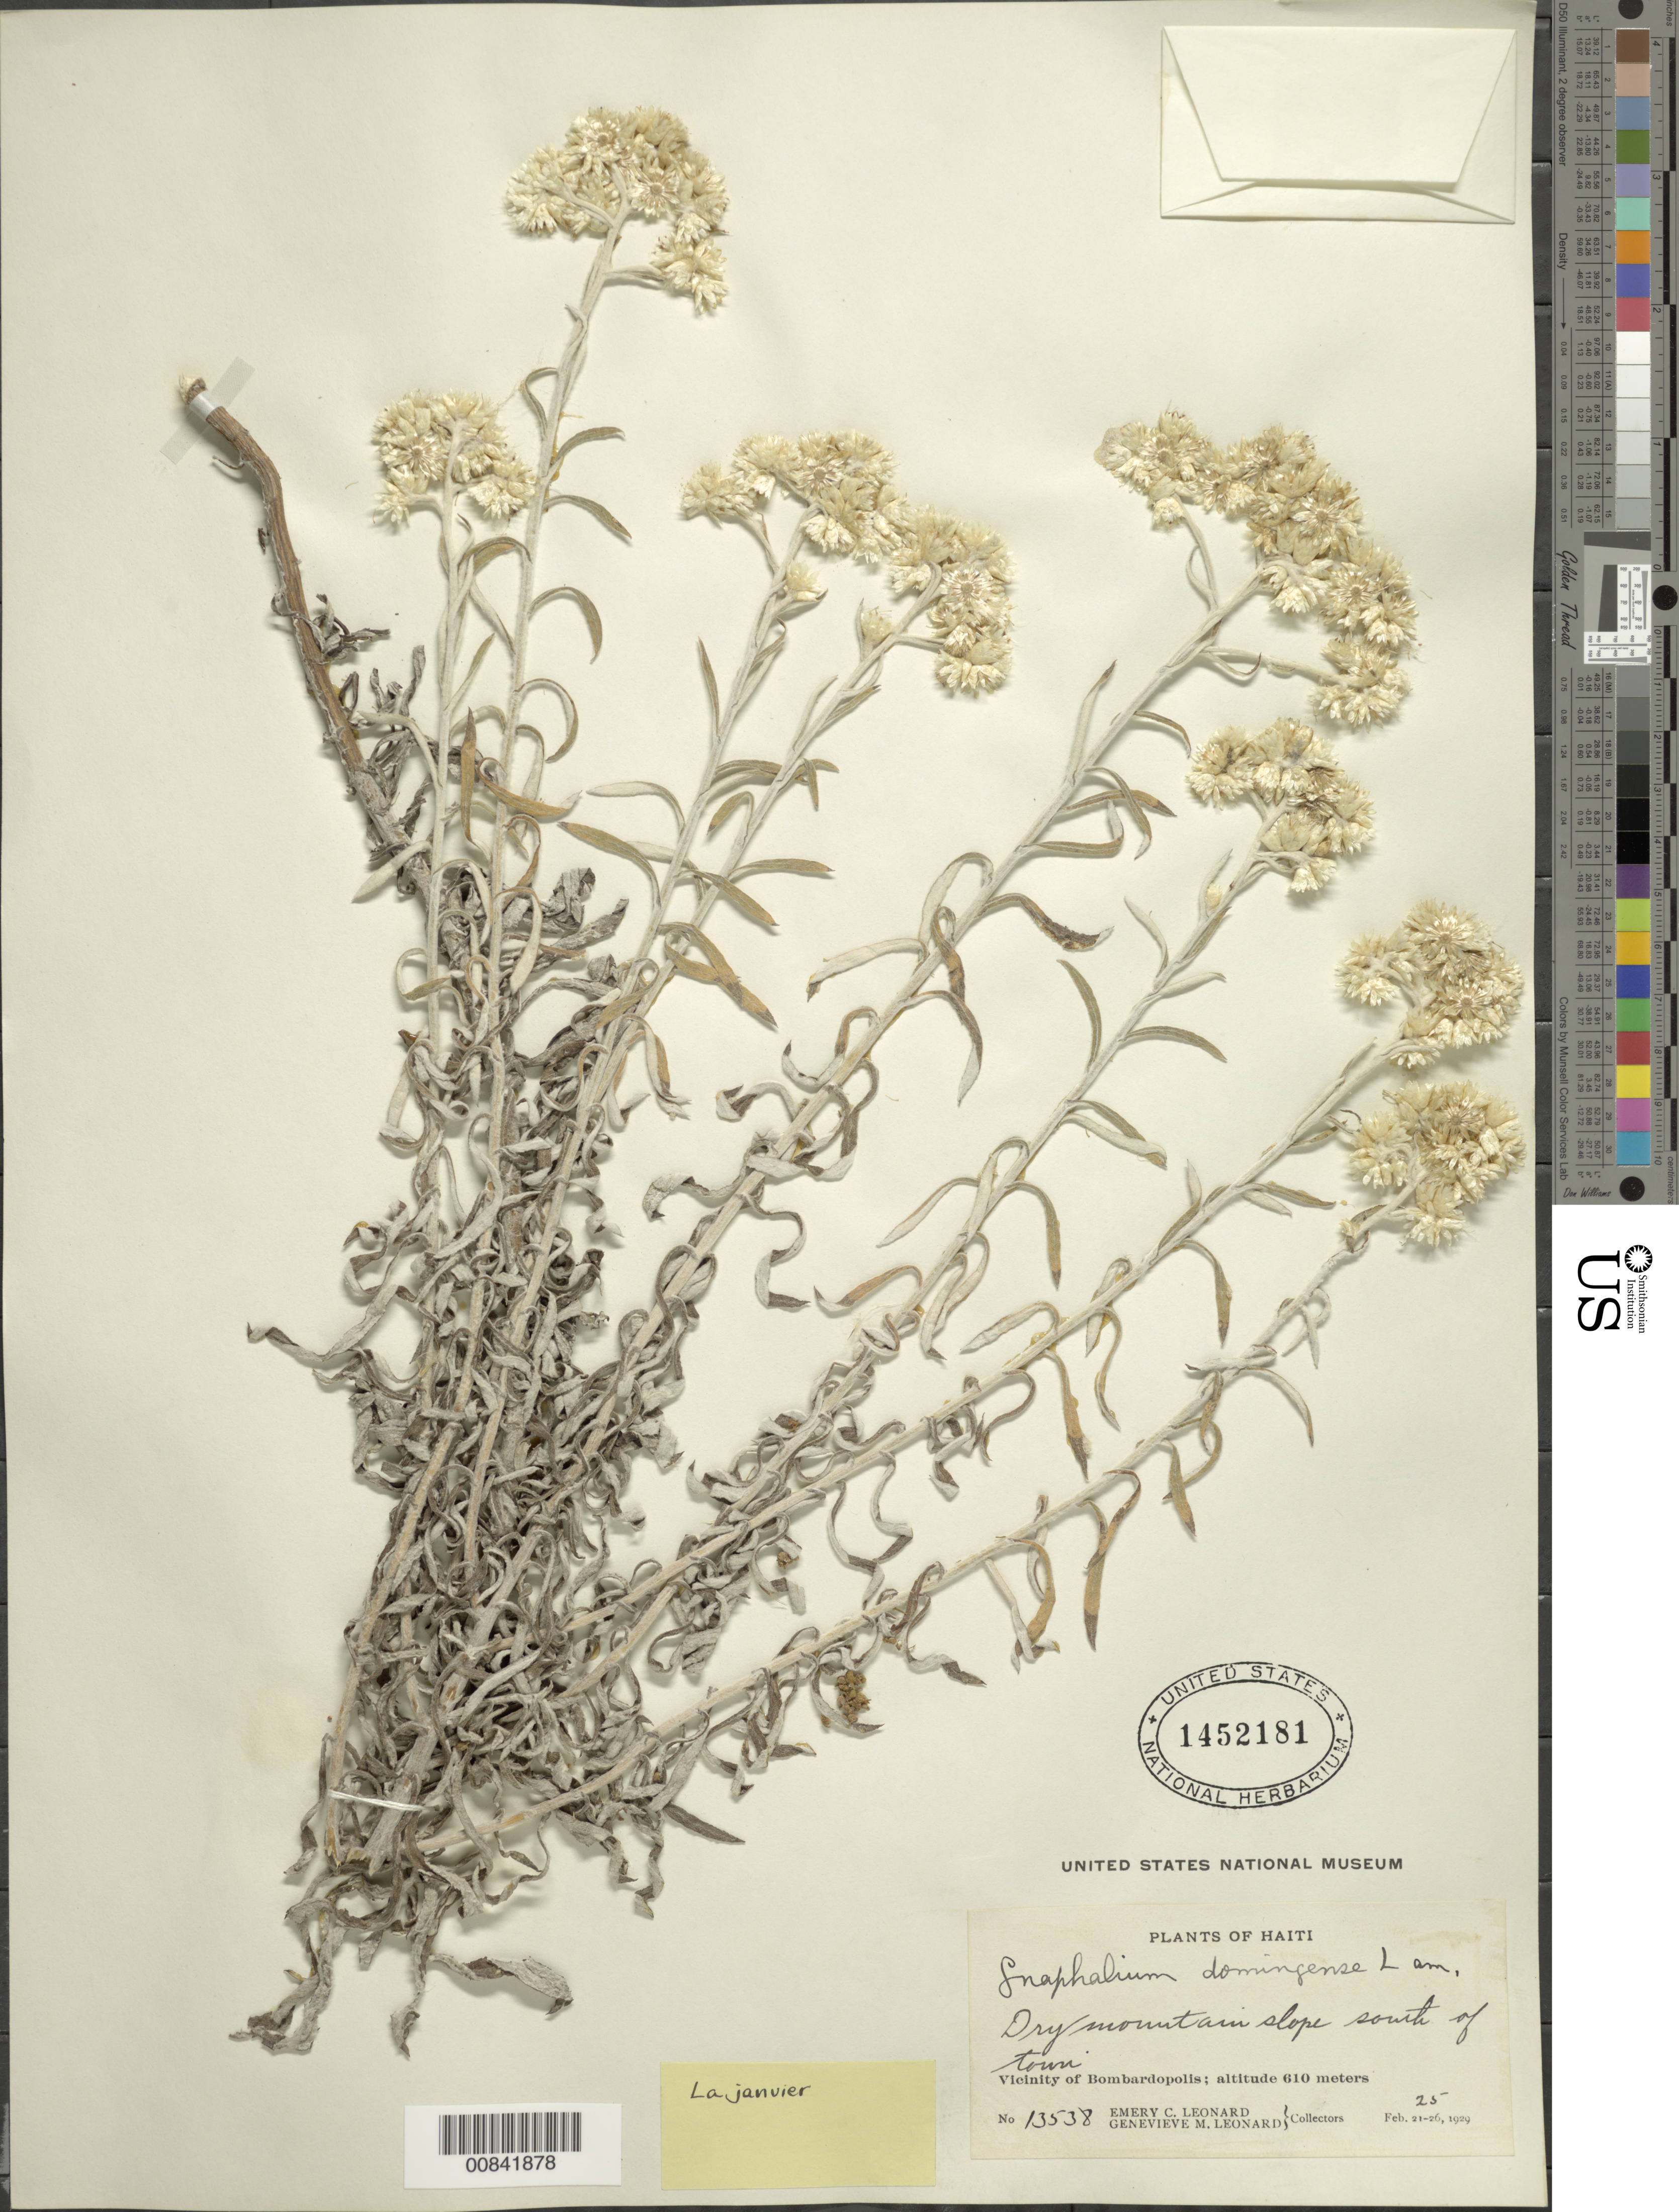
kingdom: Plantae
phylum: Tracheophyta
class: Magnoliopsida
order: Asterales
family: Asteraceae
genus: Pseudognaphalium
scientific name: Pseudognaphalium domingense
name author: (Lam.) Anderb.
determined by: Nesom, Guy L.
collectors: E. C. Leonard & G. M. Leonard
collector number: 13538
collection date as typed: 25 Feb 1929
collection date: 1929-02-25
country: Haiti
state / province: Nord-Ouest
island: Hispaniola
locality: Vicinity of Bombardopolis, S of town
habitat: Dry mountain slope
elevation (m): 610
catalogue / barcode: US 1452181